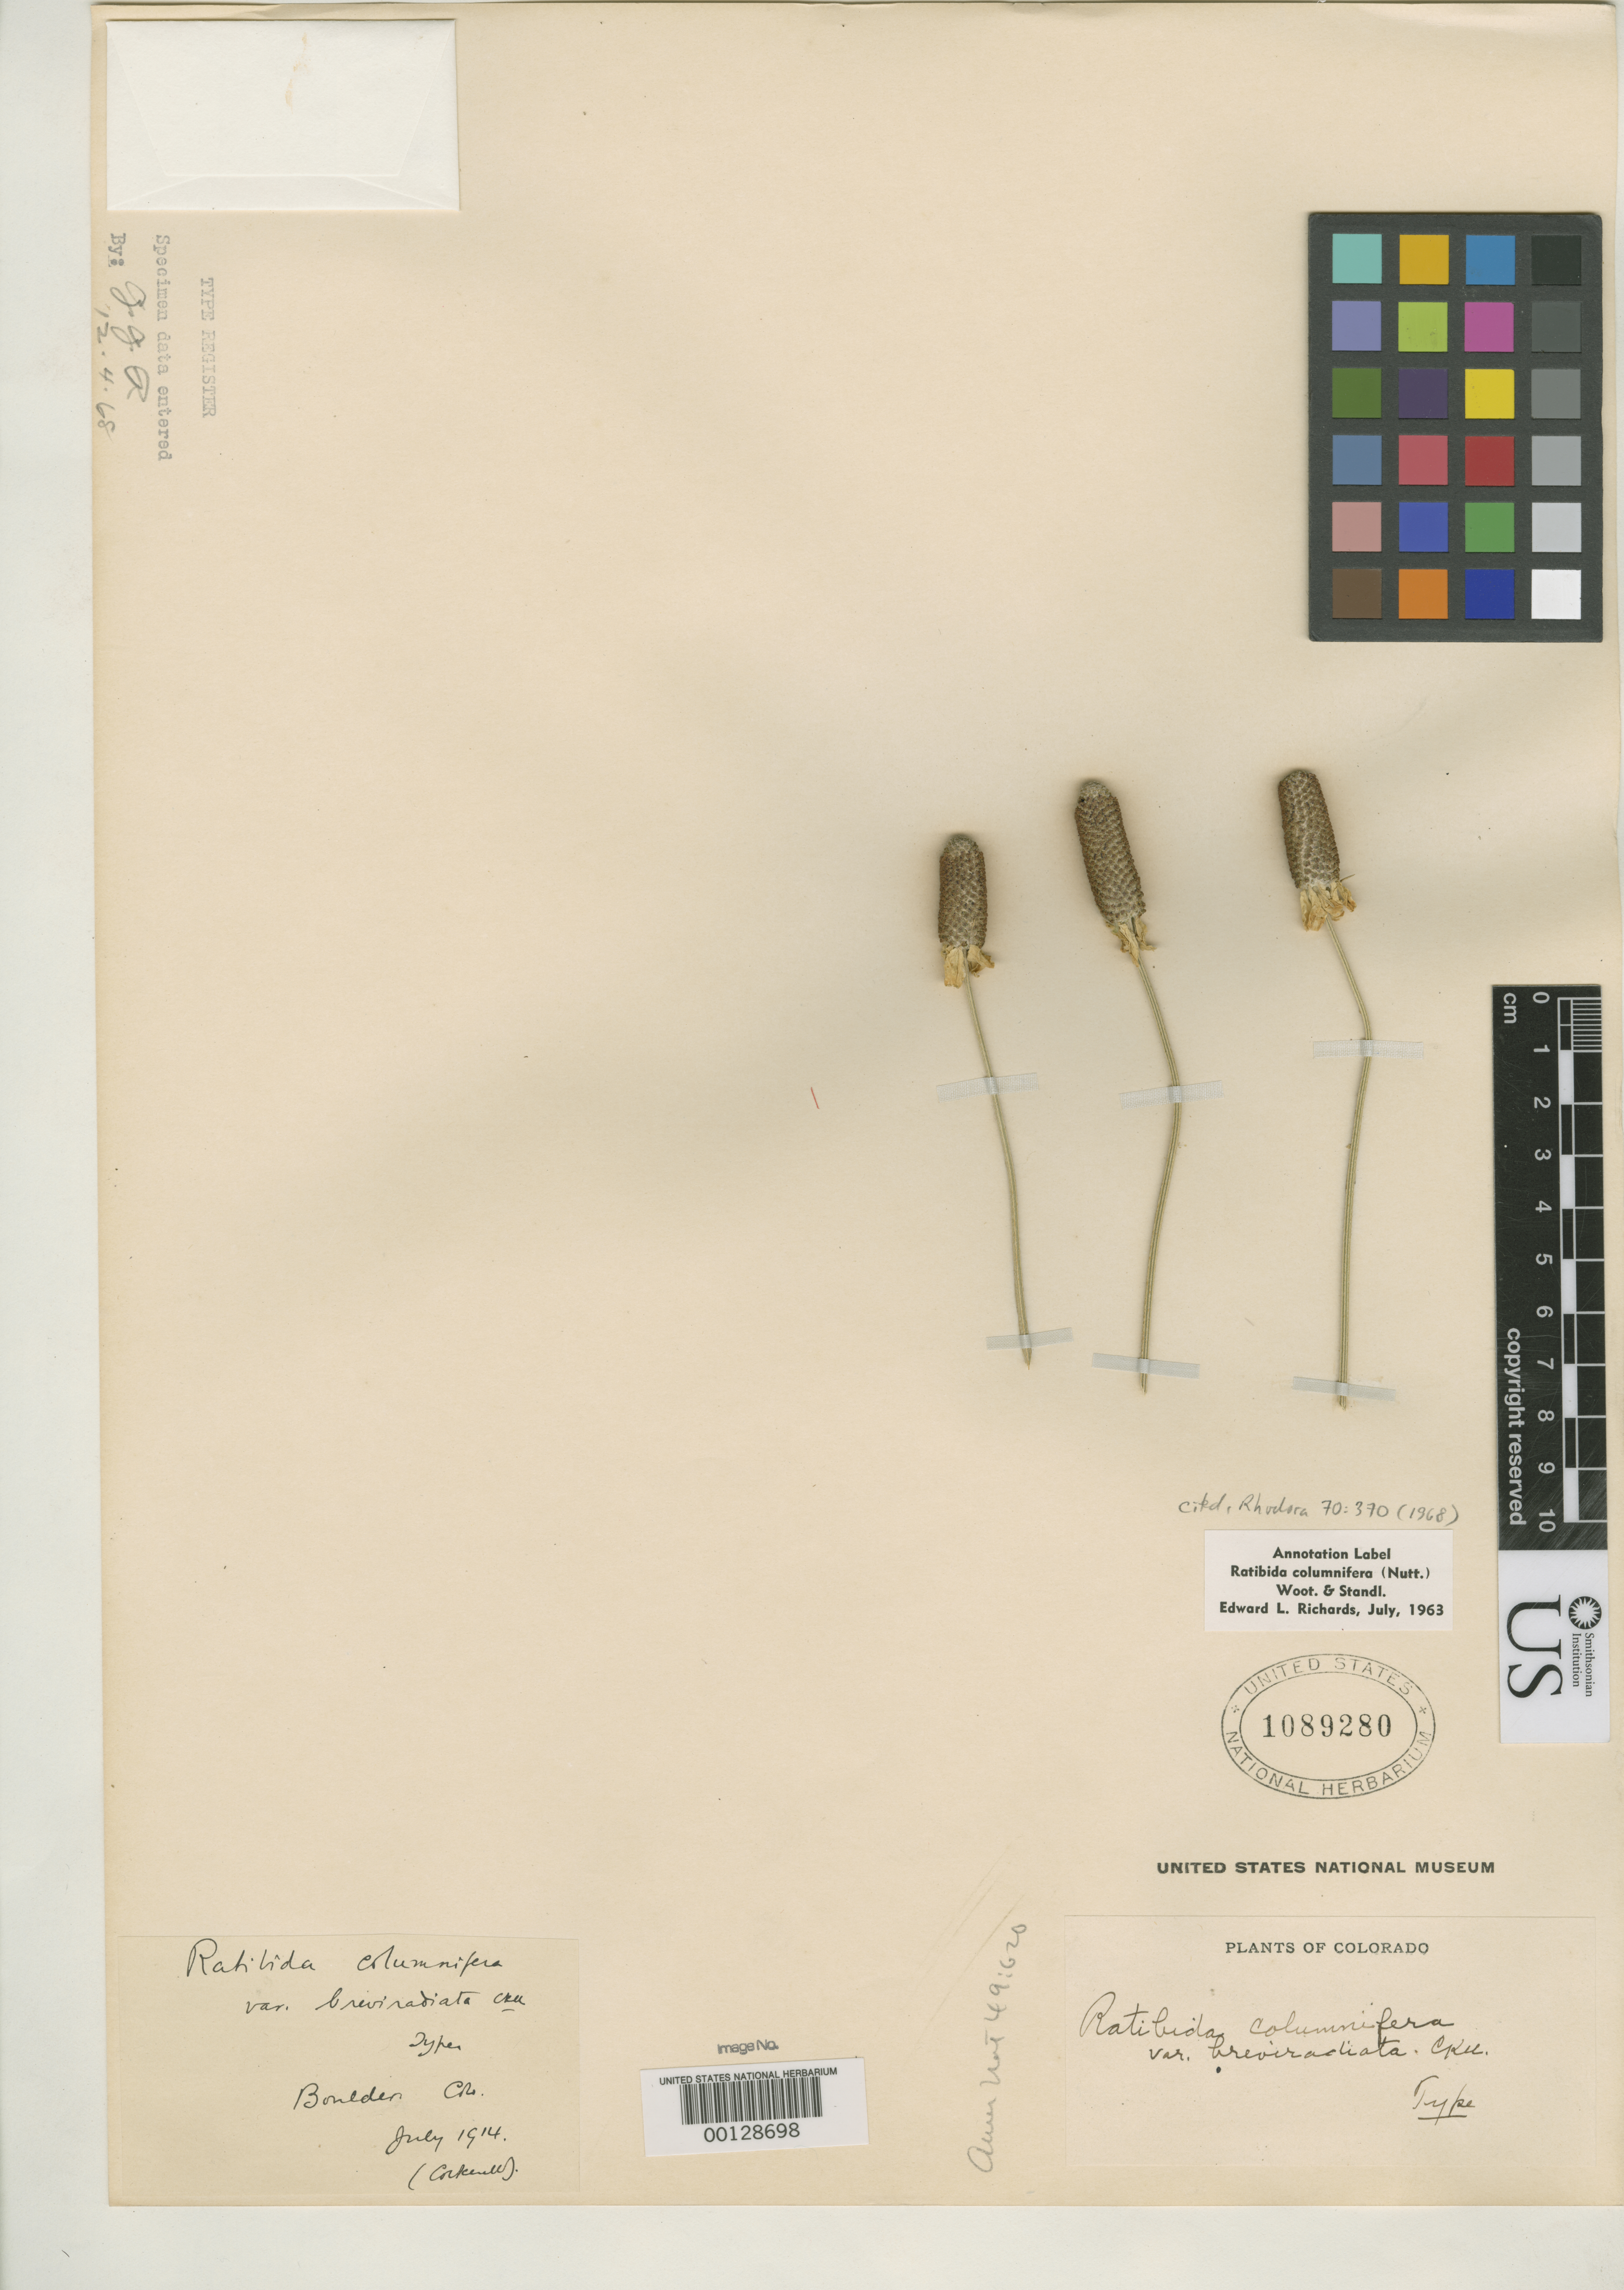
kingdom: Plantae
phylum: Tracheophyta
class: Magnoliopsida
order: Asterales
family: Asteraceae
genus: Ratibida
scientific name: Ratibida columnifera var. breviradiata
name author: Cockerell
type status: Type Collection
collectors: T. Cockerell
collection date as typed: Jul 1914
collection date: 1914-07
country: United States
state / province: Colorado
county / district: Boulder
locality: Boulder.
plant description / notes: Cited by E.L. Richards, Rhodora 70: 370 (1968).; Unclear whether US duplicate is holotype, isotype, or syntype.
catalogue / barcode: US 1089280